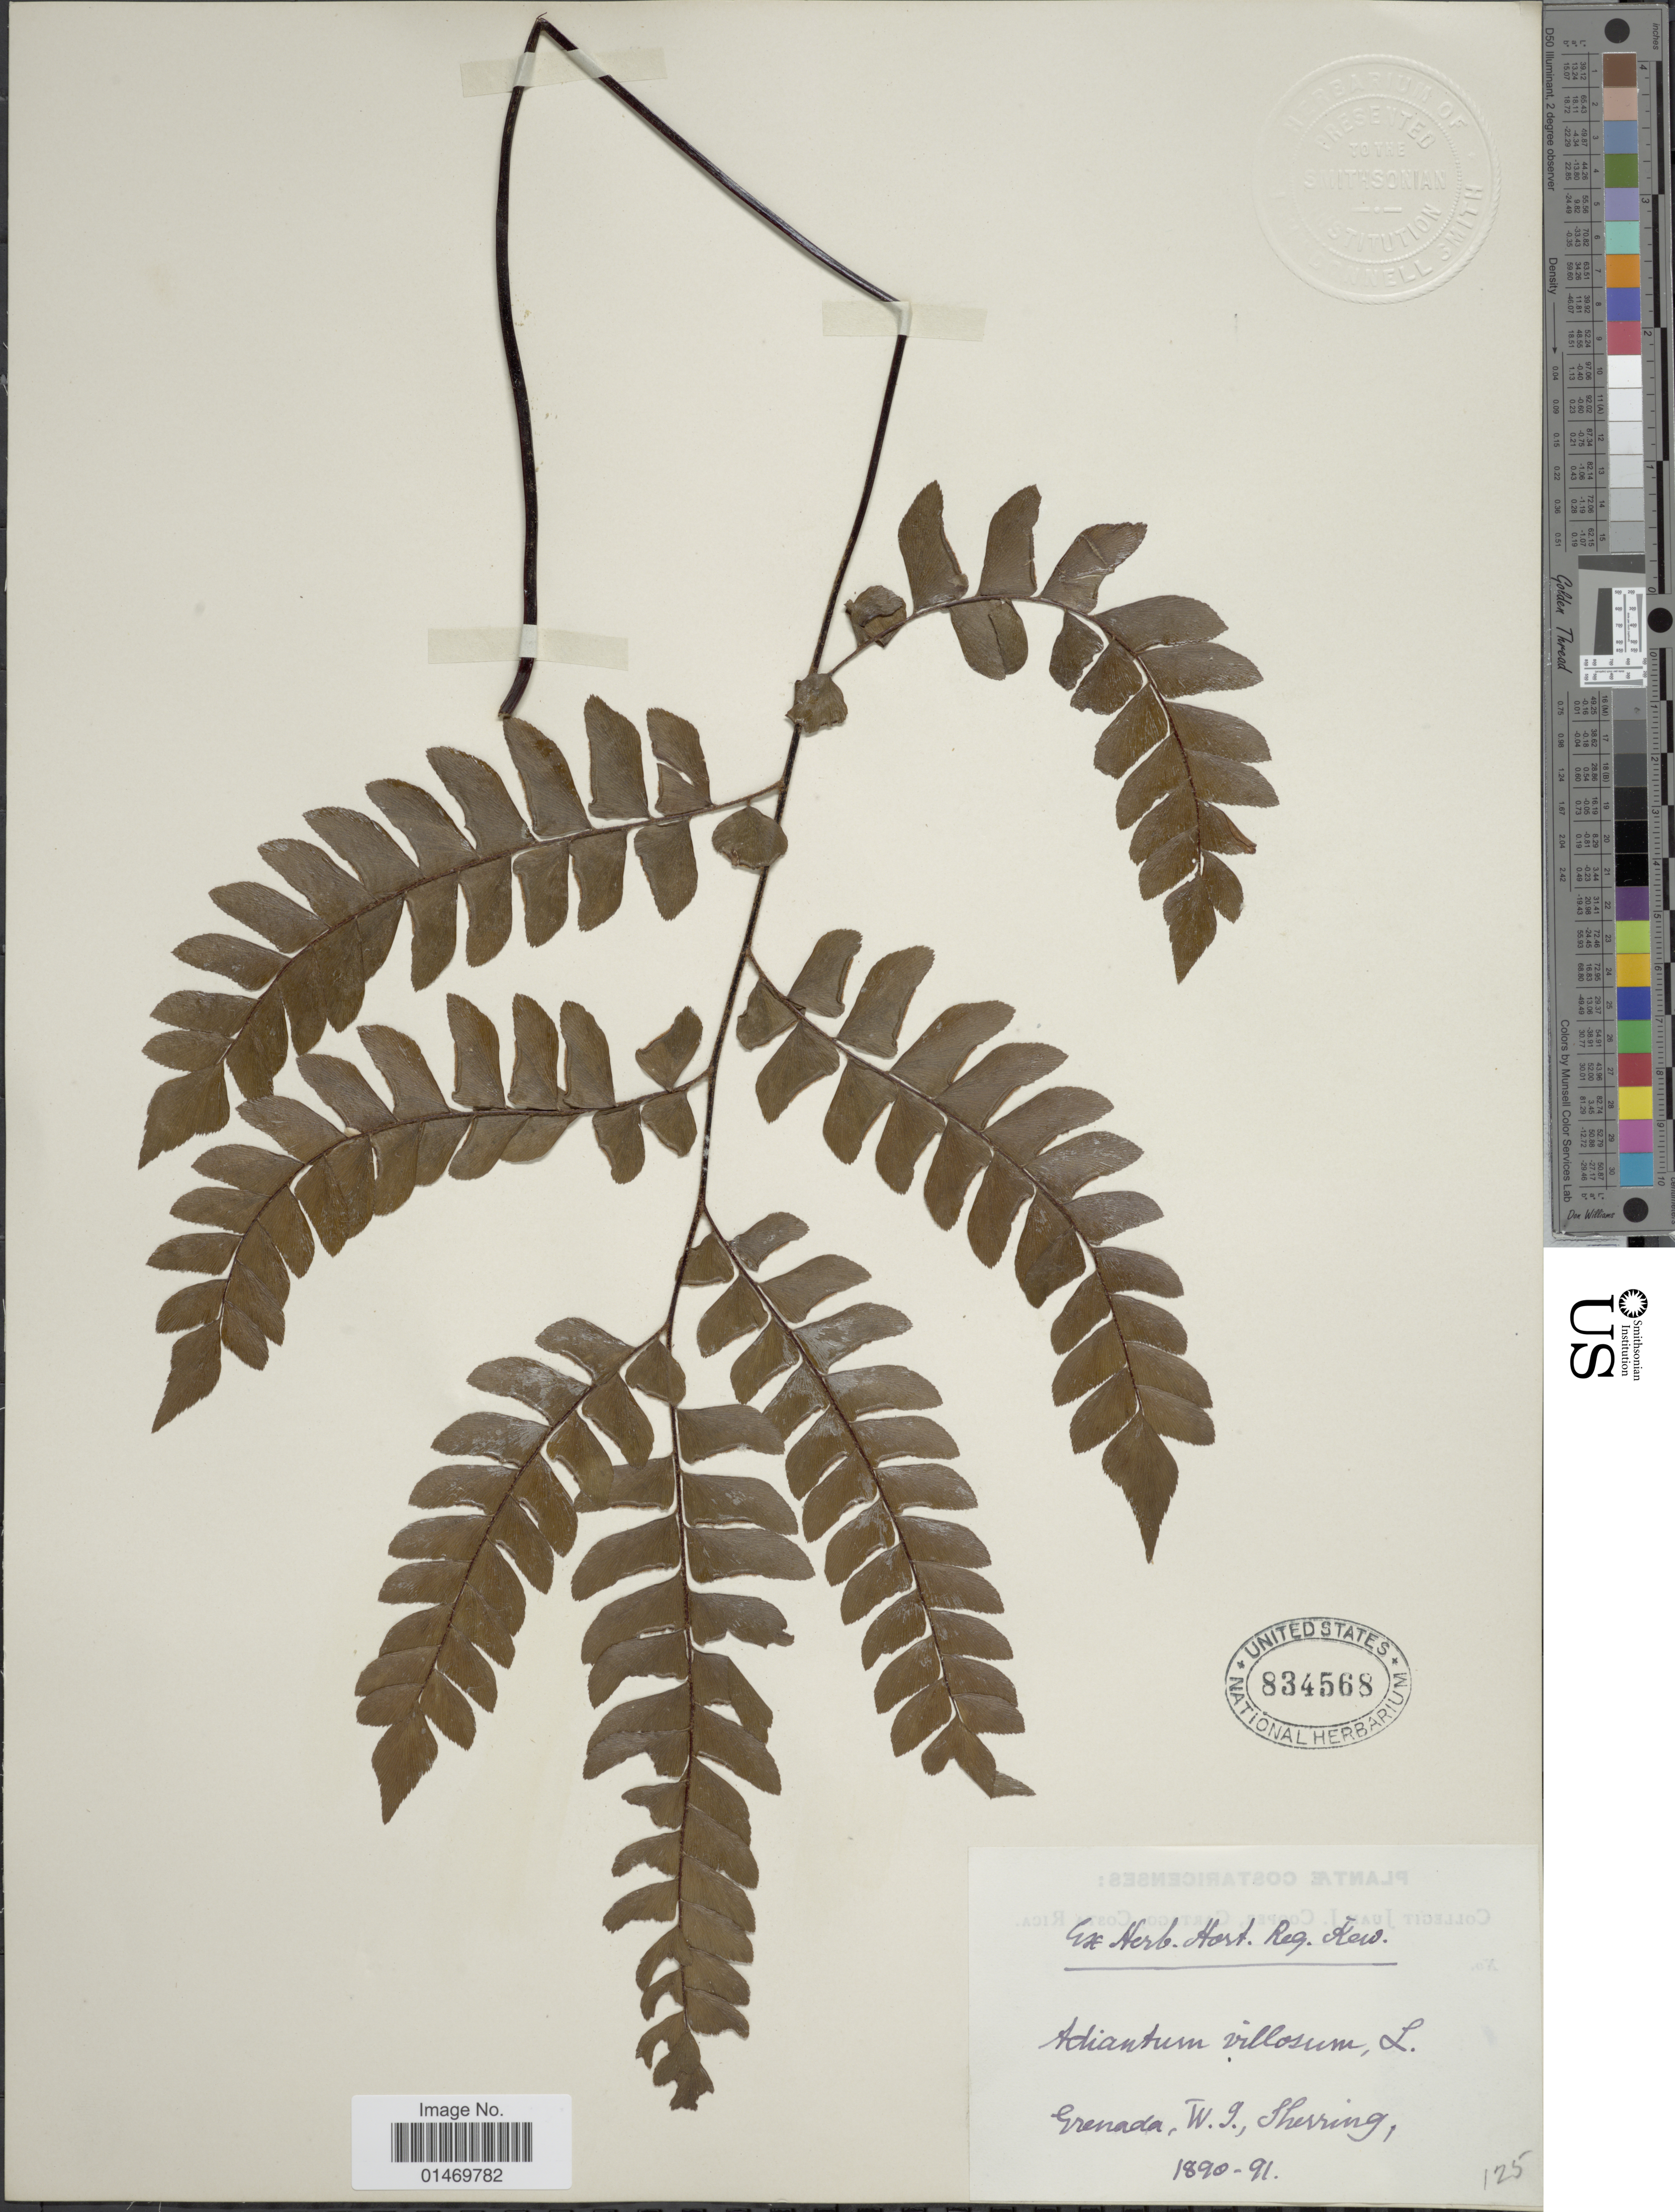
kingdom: Plantae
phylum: Tracheophyta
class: Polypodiopsida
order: Polypodiales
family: Pteridaceae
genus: Adiantum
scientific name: Adiantum villosum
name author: L.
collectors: Sherring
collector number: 125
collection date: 1890/1891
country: Grenada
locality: Grenada.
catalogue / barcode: US 834568